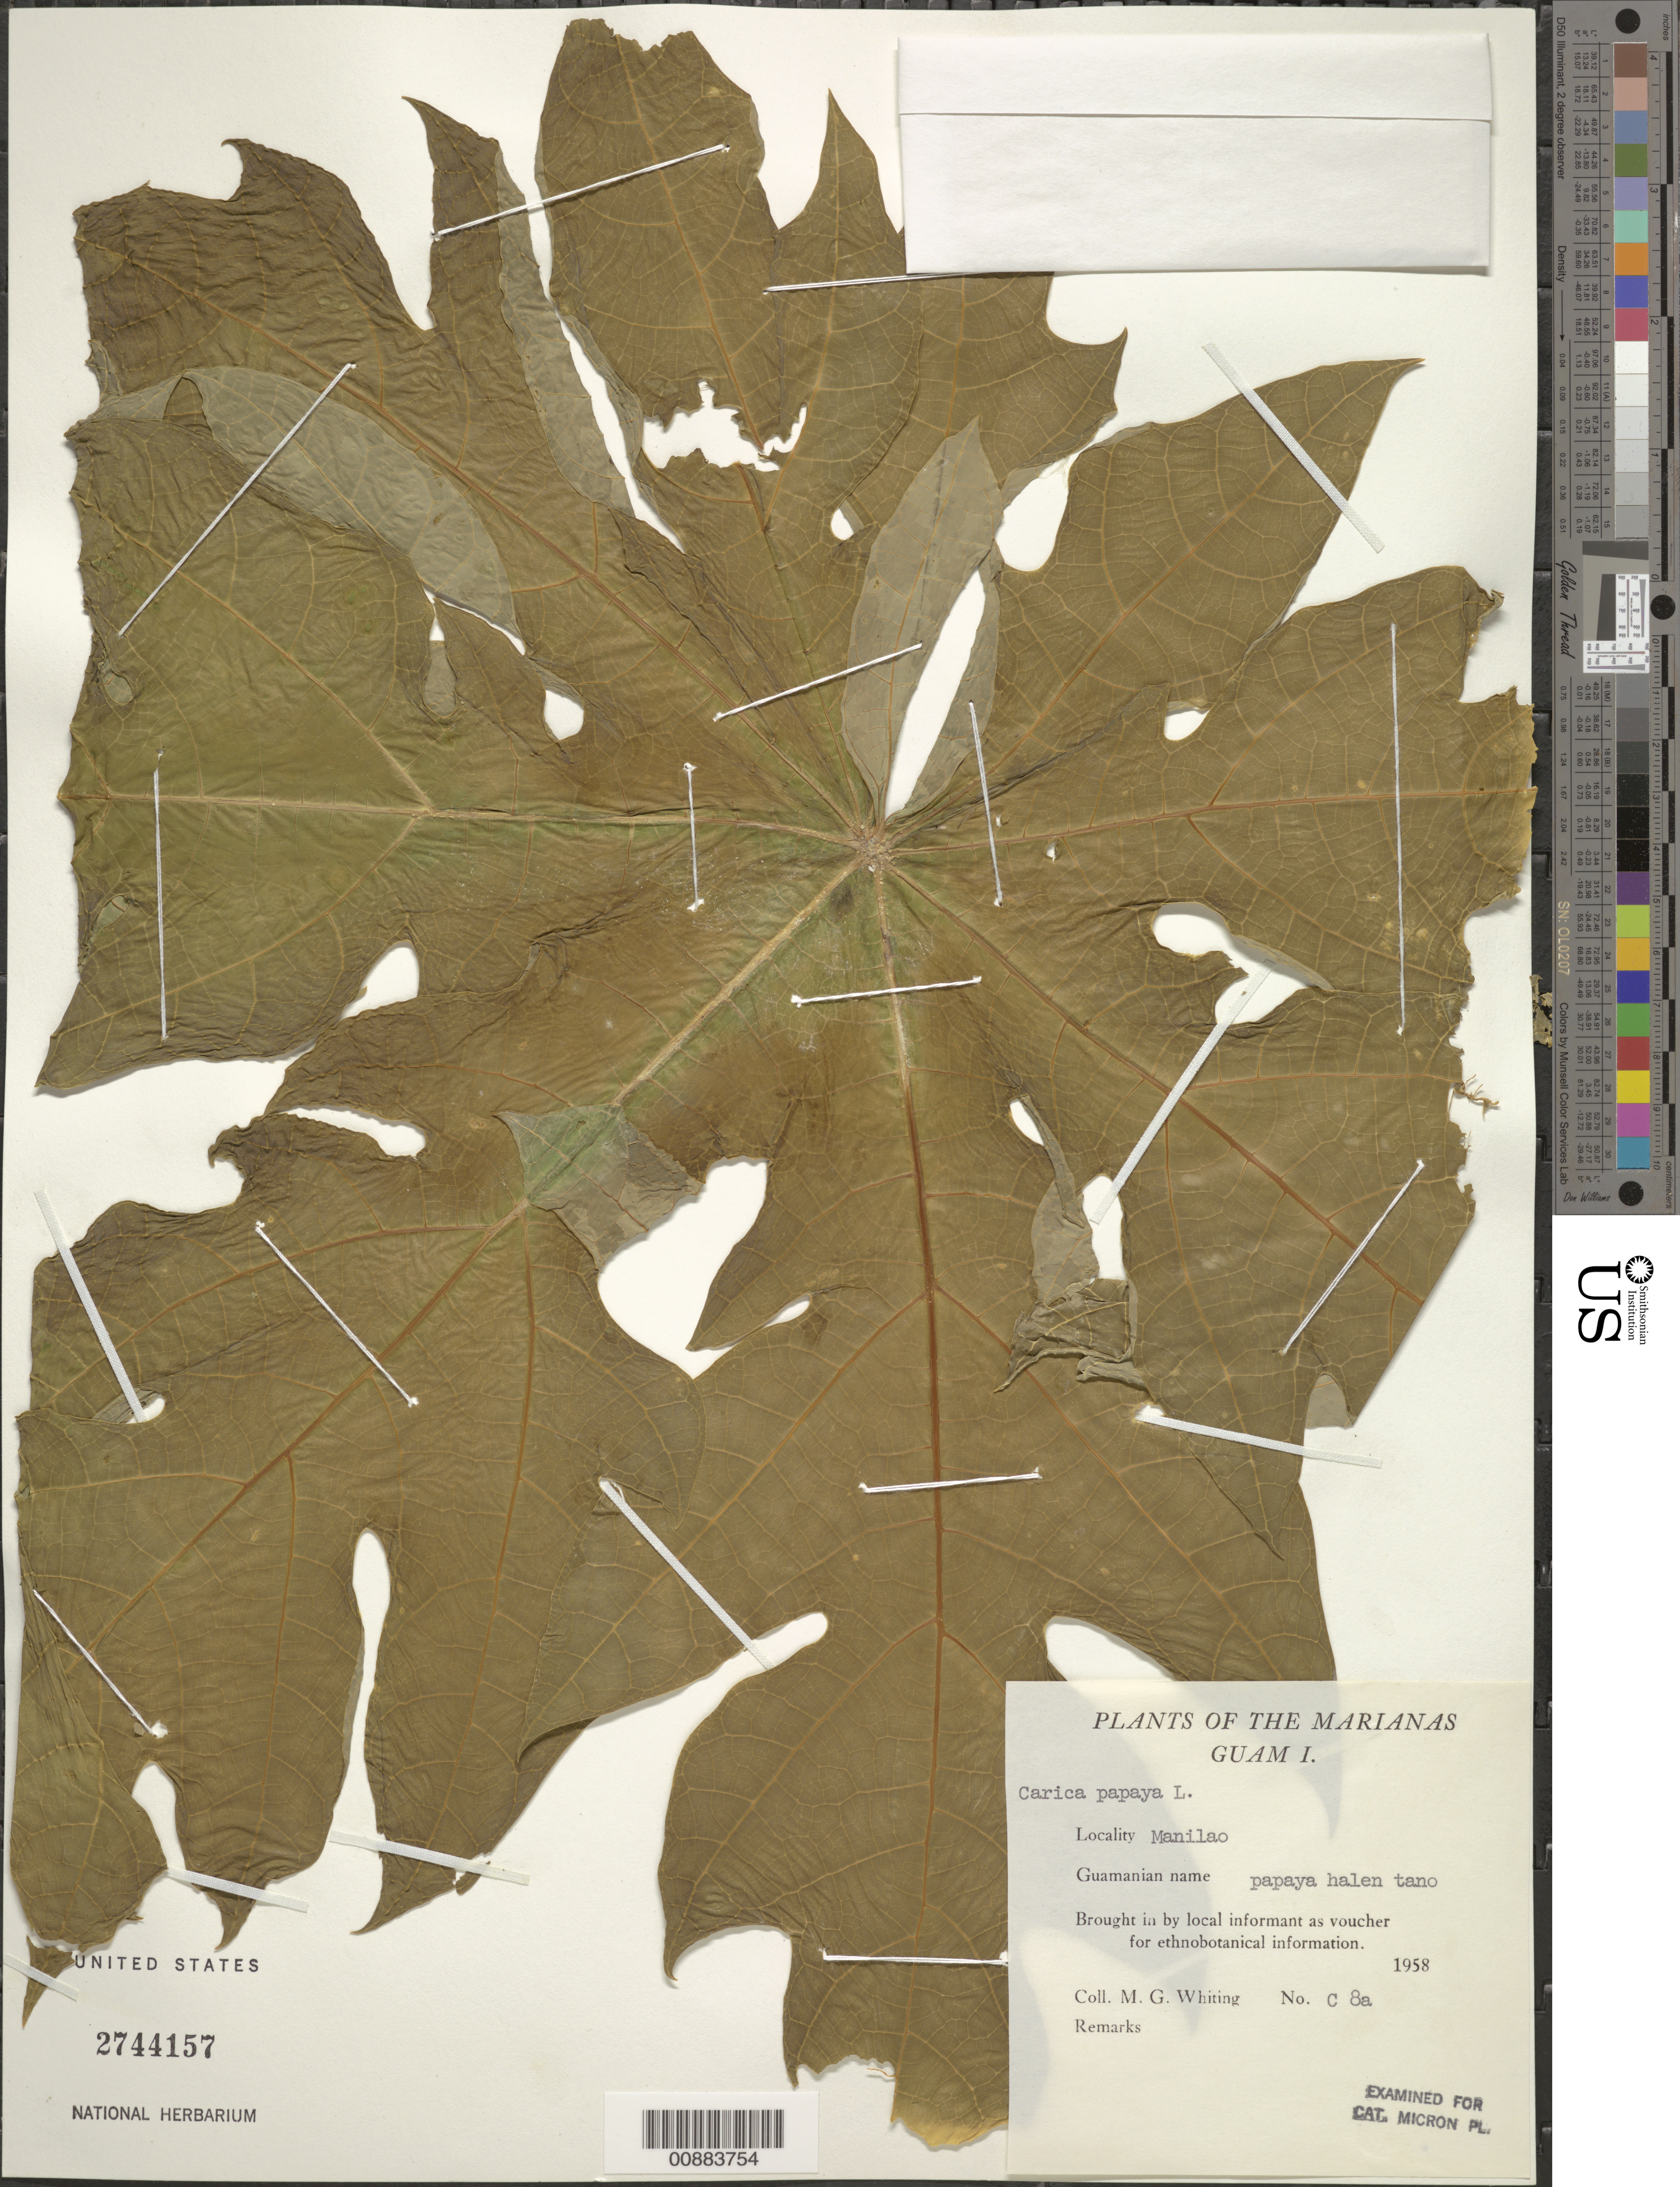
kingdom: Plantae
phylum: Tracheophyta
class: Magnoliopsida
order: Brassicales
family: Caricaceae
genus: Carica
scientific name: Carica papaya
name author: L.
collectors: M. Whiting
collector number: C 8 A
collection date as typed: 1958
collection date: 1958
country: Guam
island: Guam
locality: Manilao.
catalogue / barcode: US 2744157